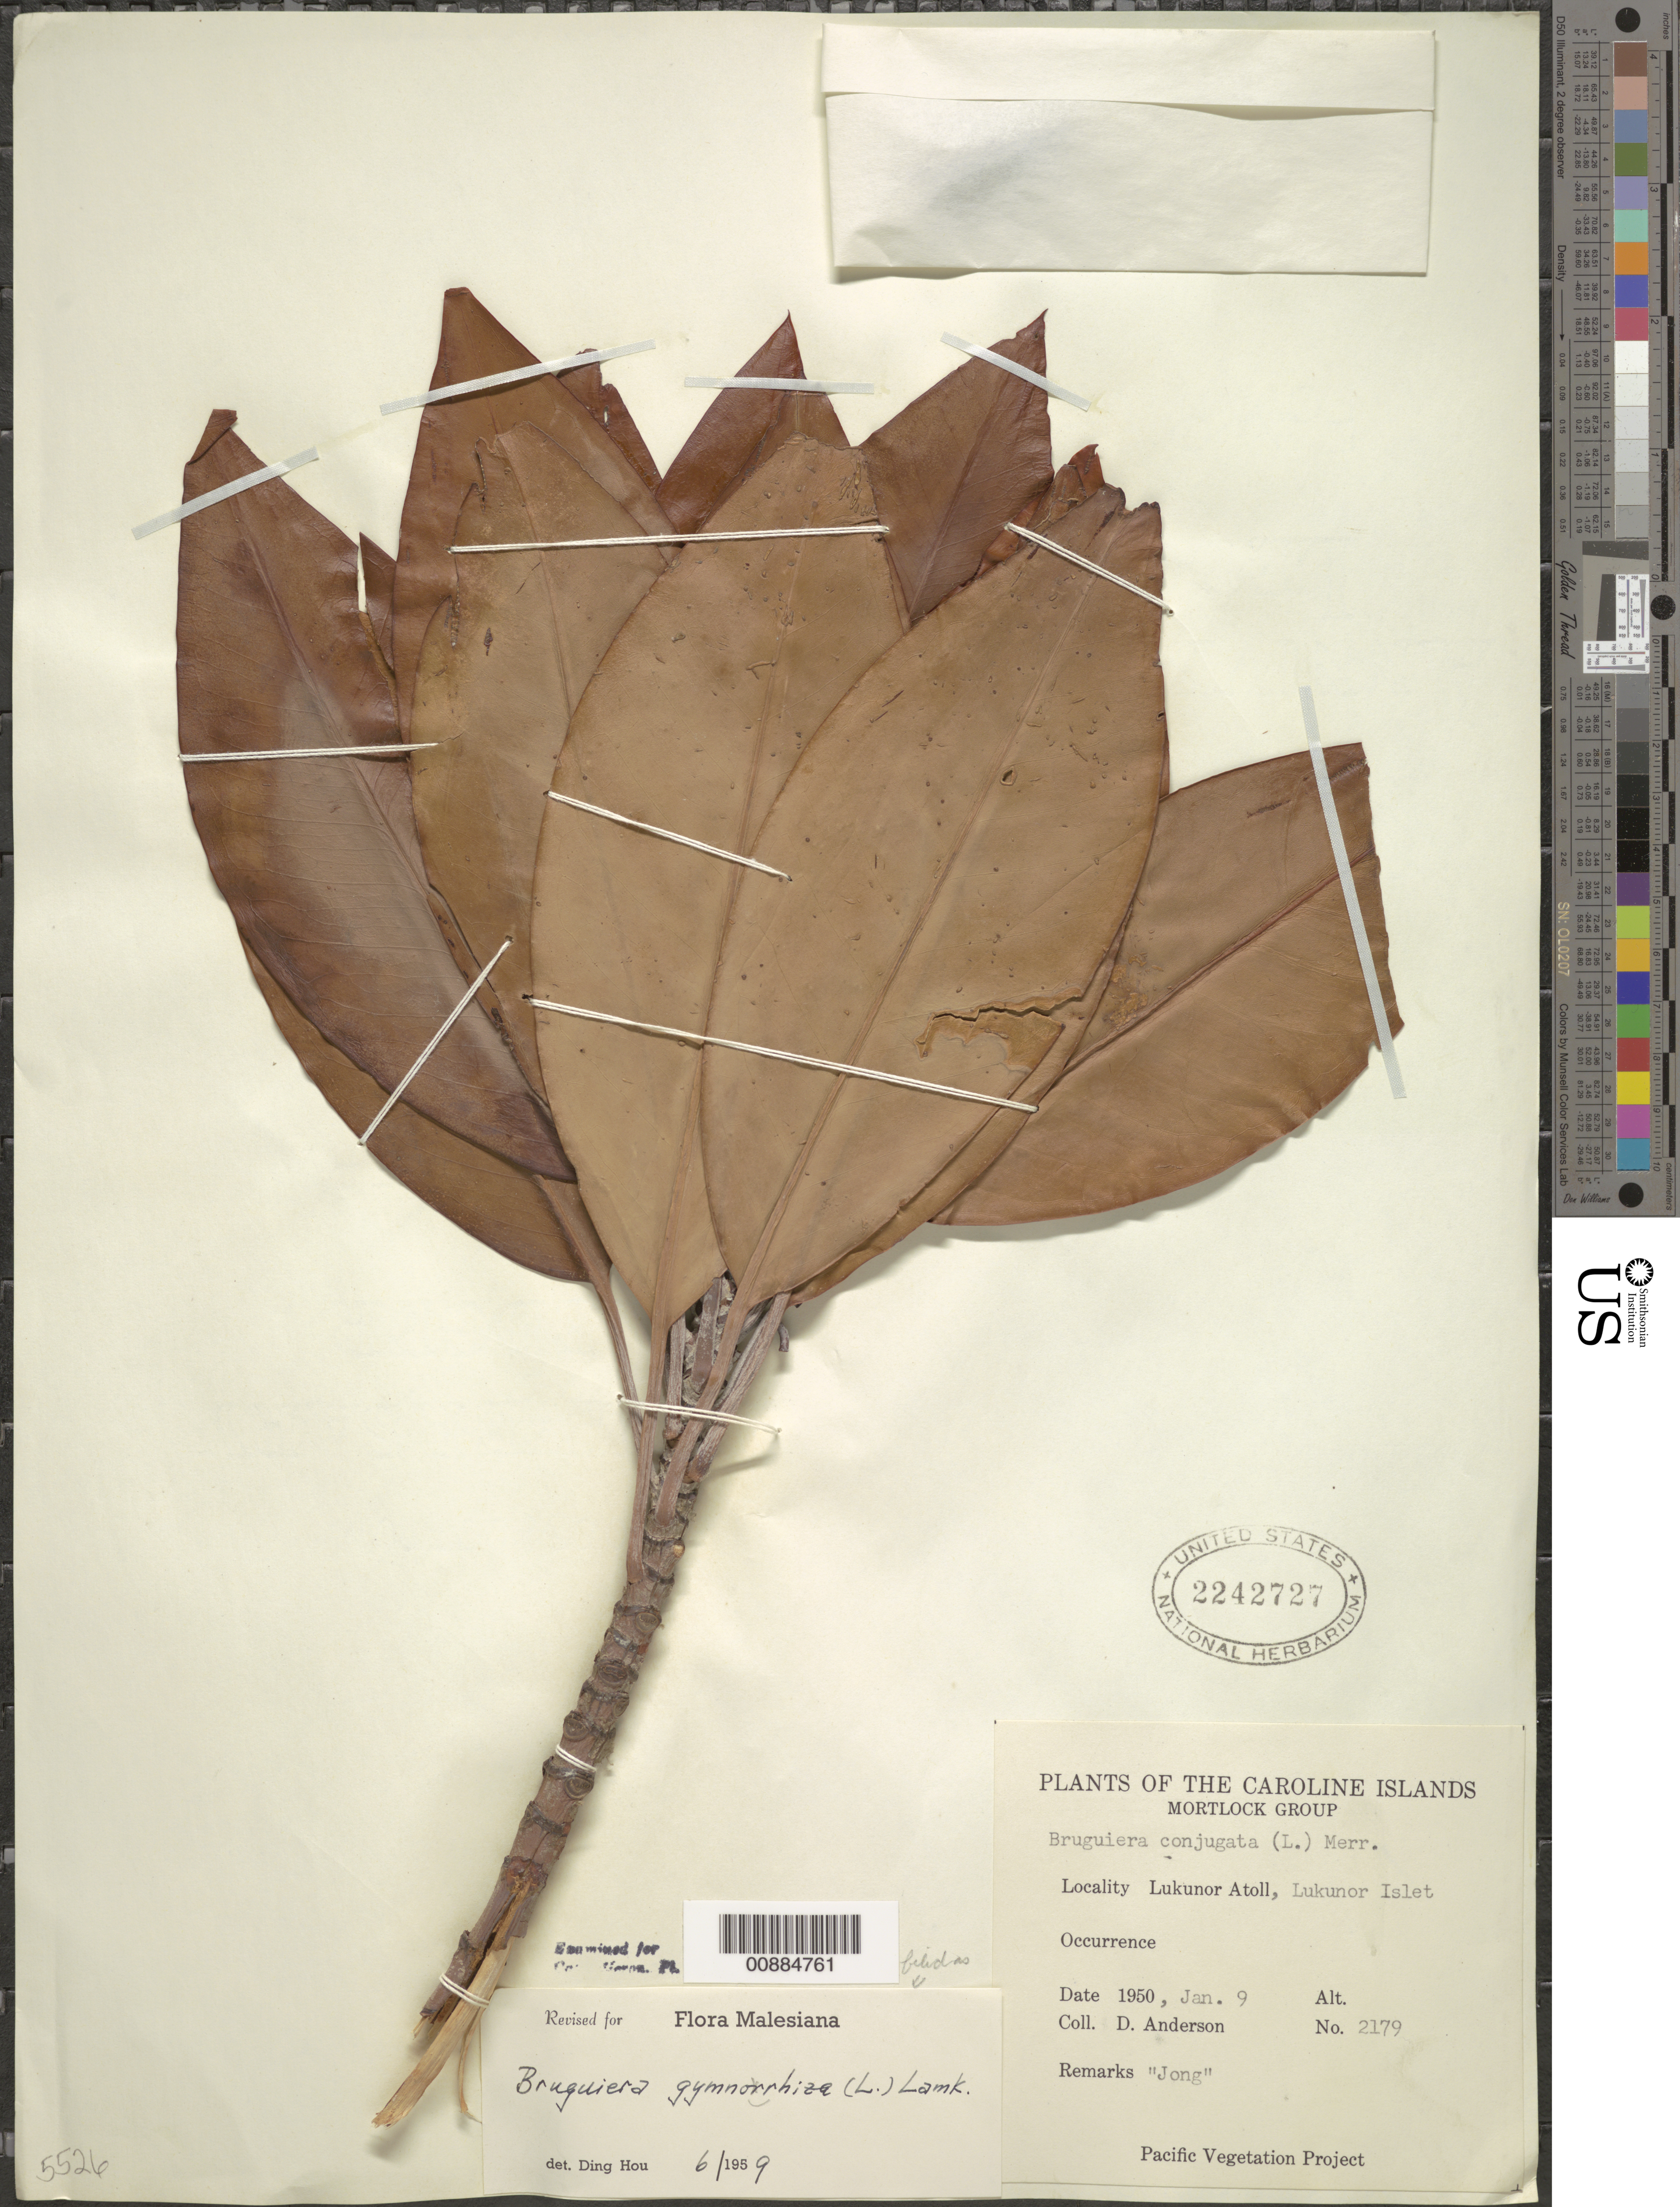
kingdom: Plantae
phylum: Tracheophyta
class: Magnoliopsida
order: Malpighiales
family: Rhizophoraceae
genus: Bruguiera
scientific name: Bruguiera gymnorhiza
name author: (L.) Savigny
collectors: D. Anderson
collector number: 2179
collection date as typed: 09 Jan 1950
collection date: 1950-01-09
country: Micronesia, Federated States of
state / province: Truk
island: Lukunor Atoll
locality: Lukunor Islet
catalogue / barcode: US 2242727